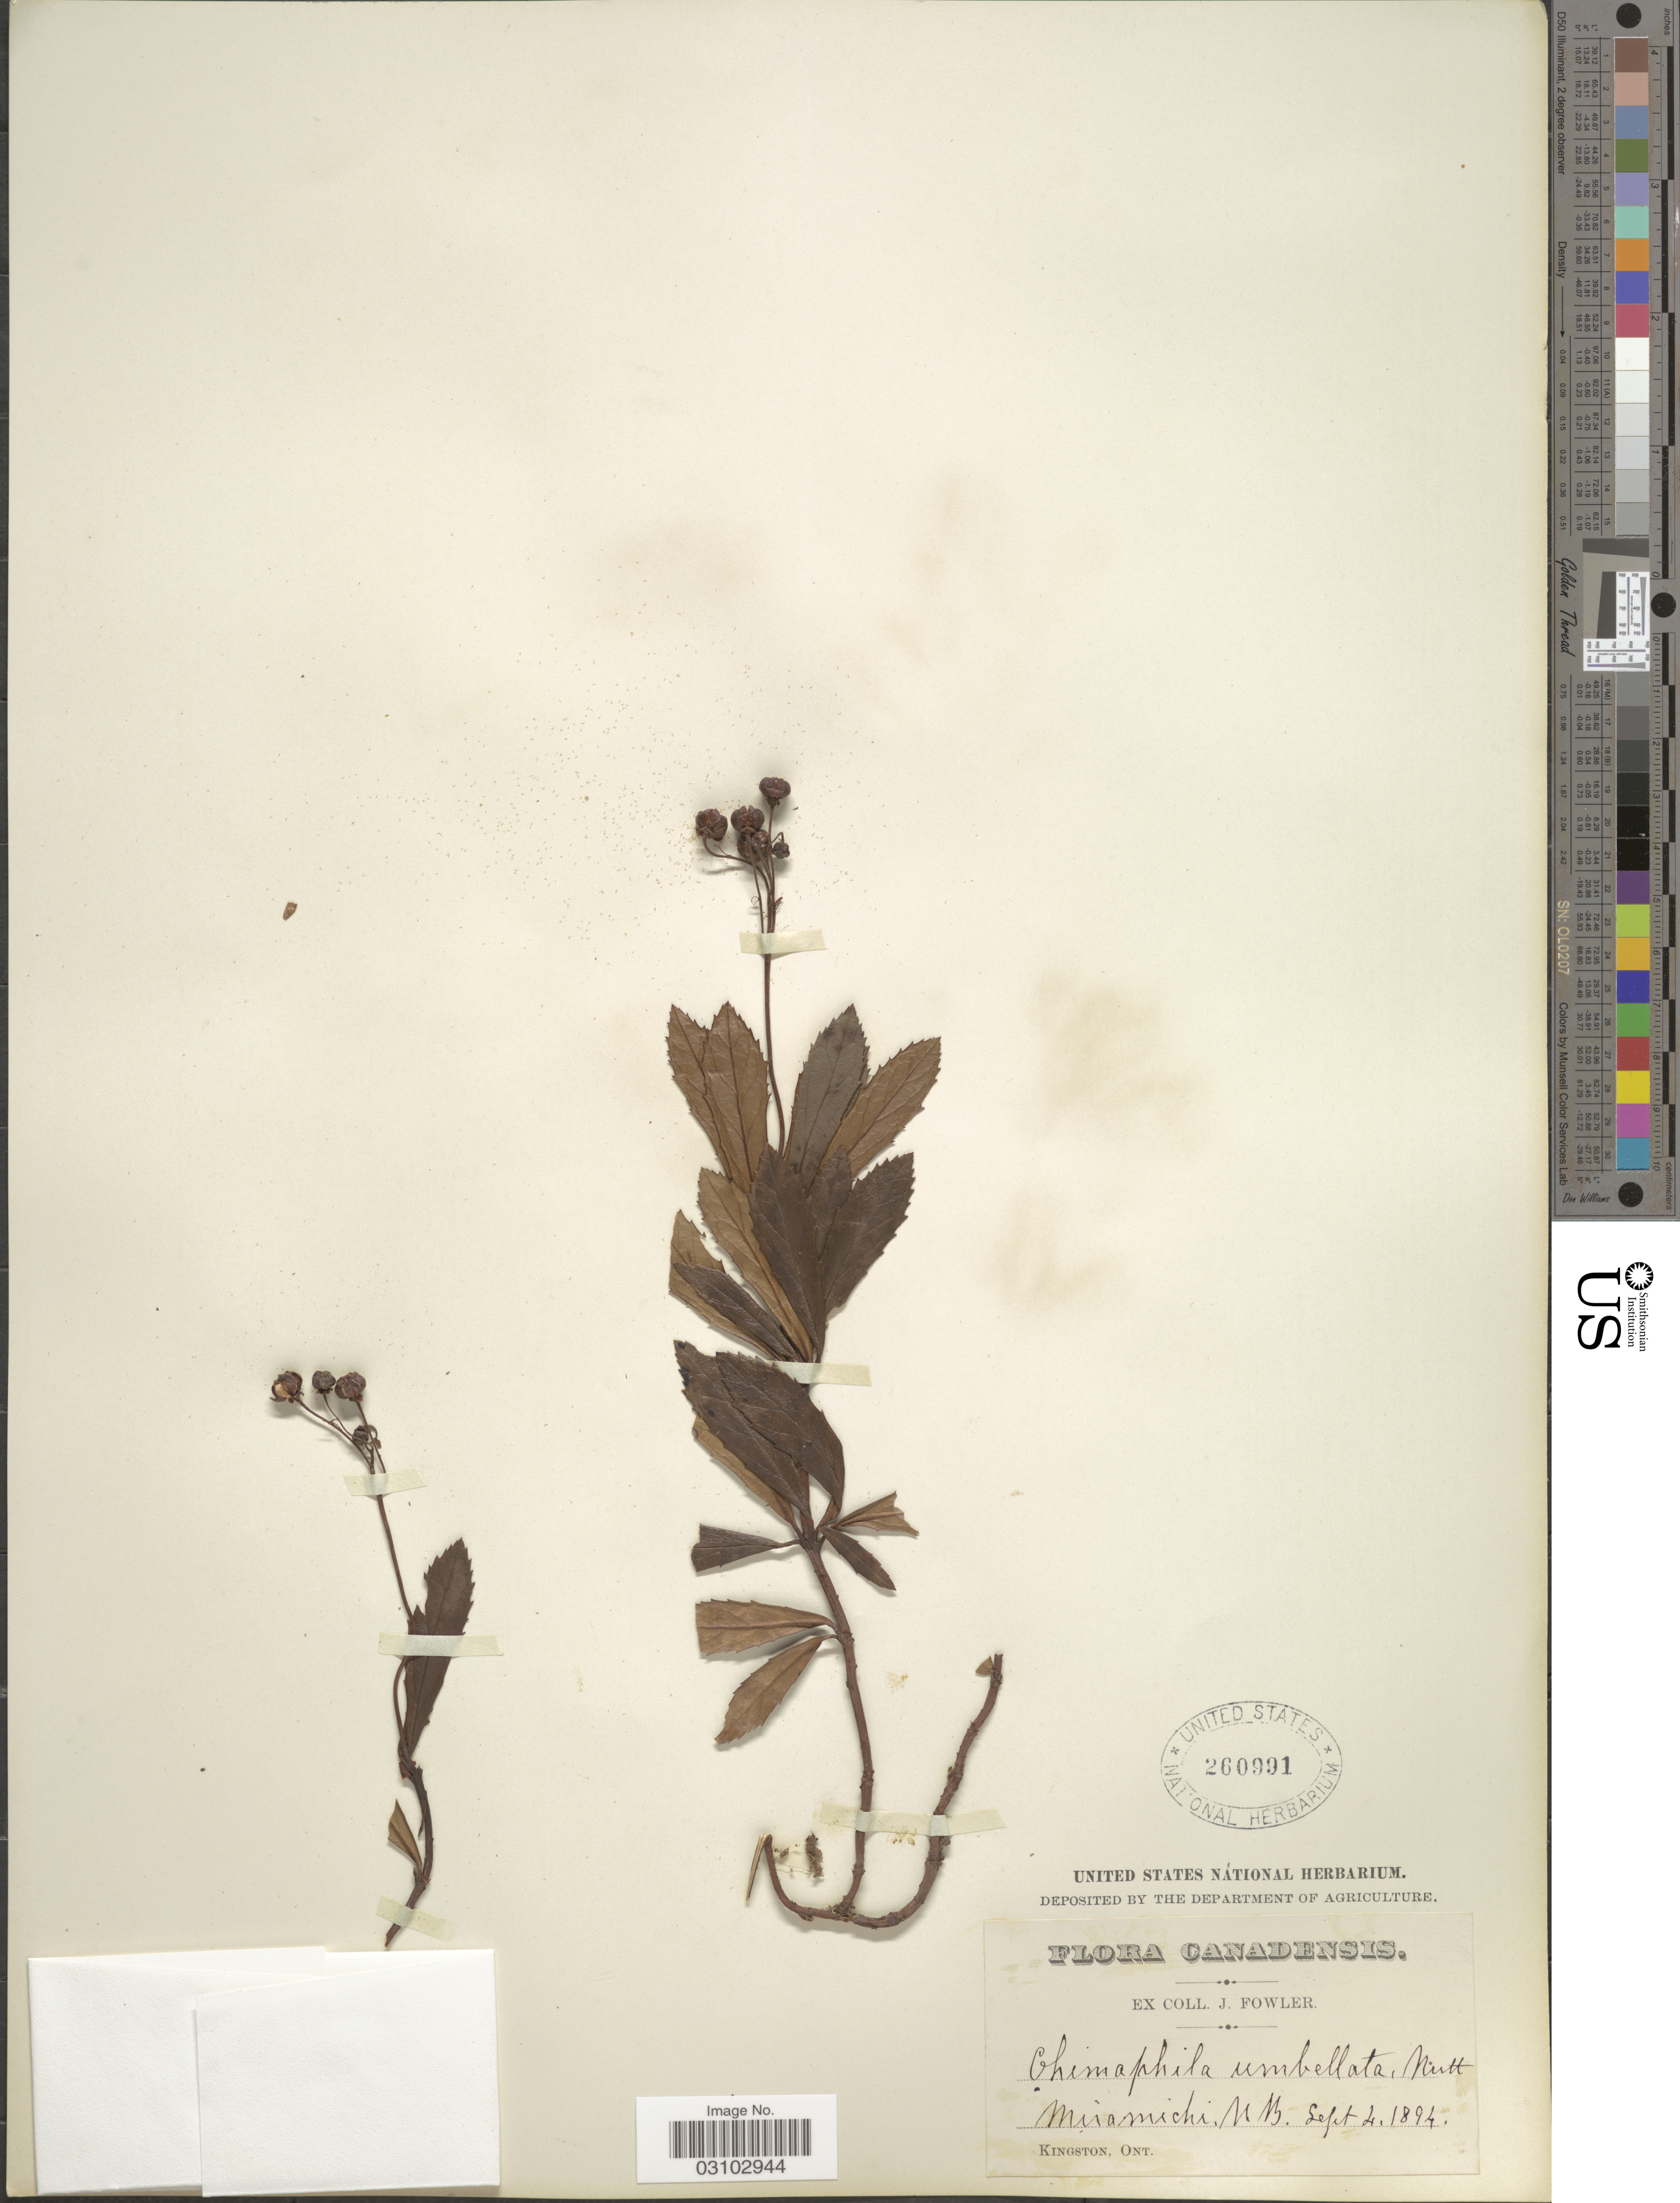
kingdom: Plantae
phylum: Tracheophyta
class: Magnoliopsida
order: Ericales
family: Ericaceae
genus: Chimaphila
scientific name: Chimaphila umbellata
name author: (L.) W.P.C. Barton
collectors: J. Fowler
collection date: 1894-09-04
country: Canada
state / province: New Brunswick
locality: Miramichi.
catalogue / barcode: US 260991